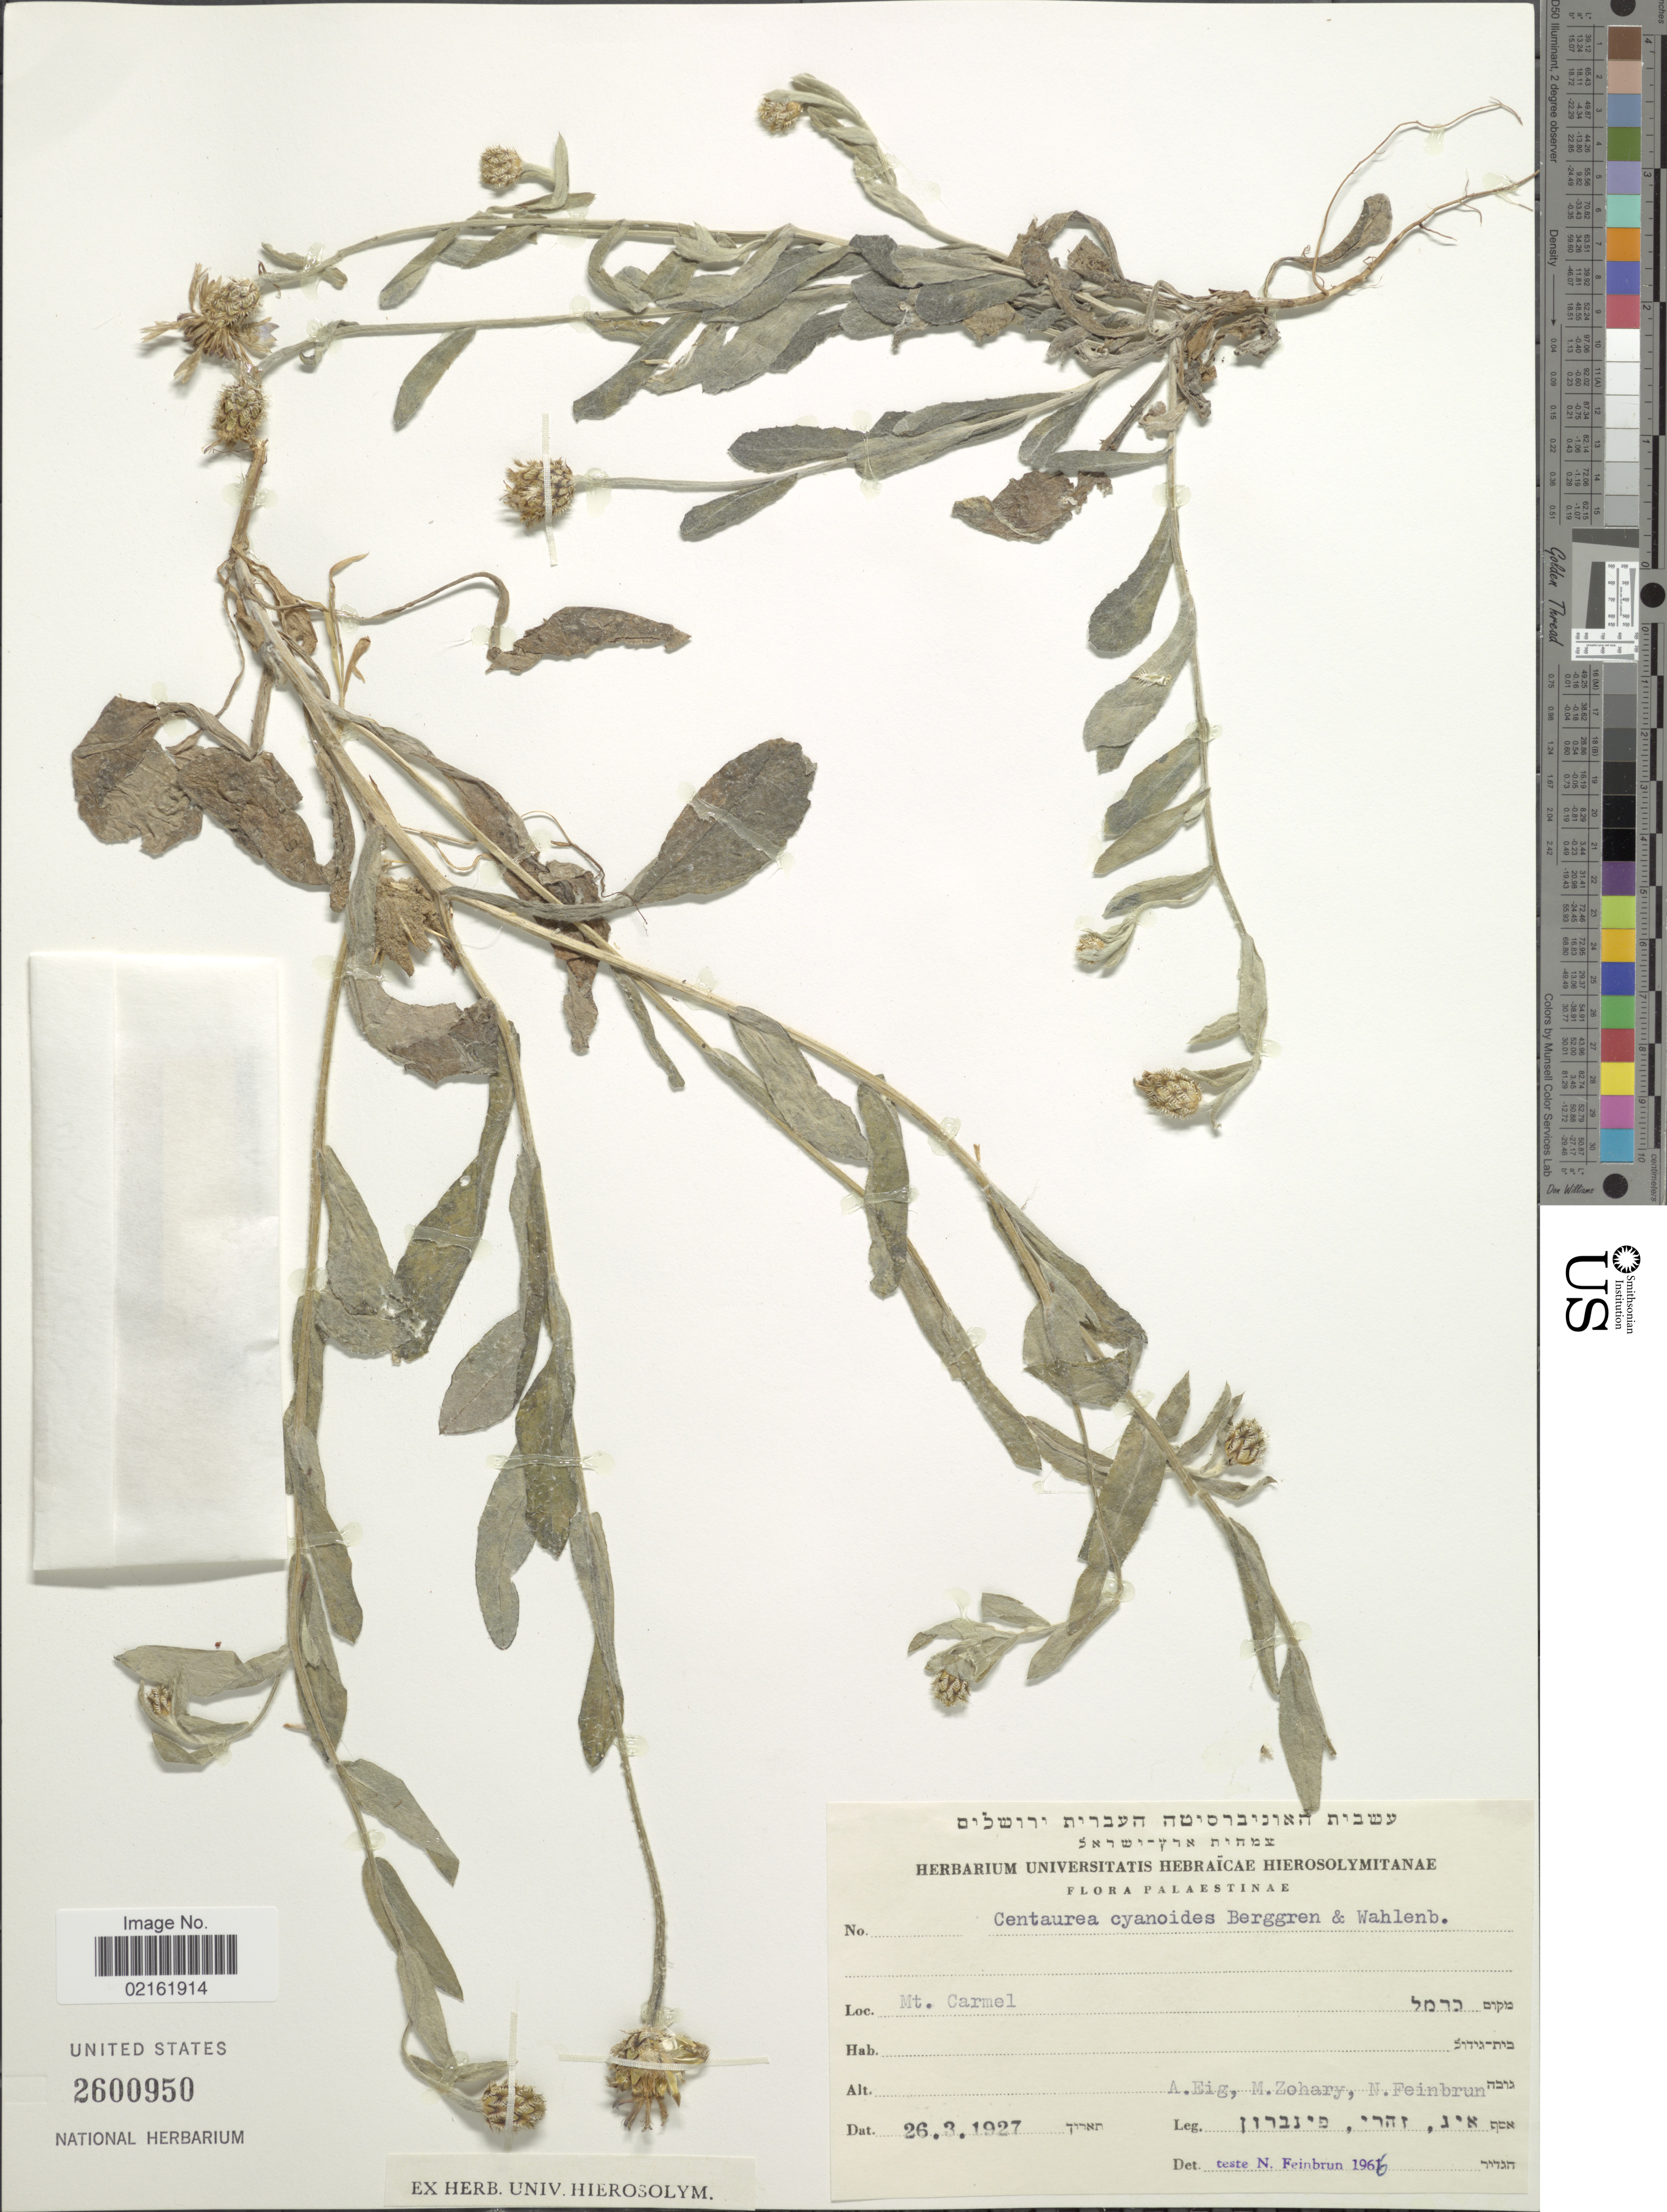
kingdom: Plantae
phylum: Tracheophyta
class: Magnoliopsida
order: Asterales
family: Asteraceae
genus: Centaurea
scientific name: Centaurea triumfetti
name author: All.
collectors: A. Eig, M. Zohary & N. Feinbrun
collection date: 1927-03-26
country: Israel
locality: Palaestinae, Mt. Carmel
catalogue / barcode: US 2600950